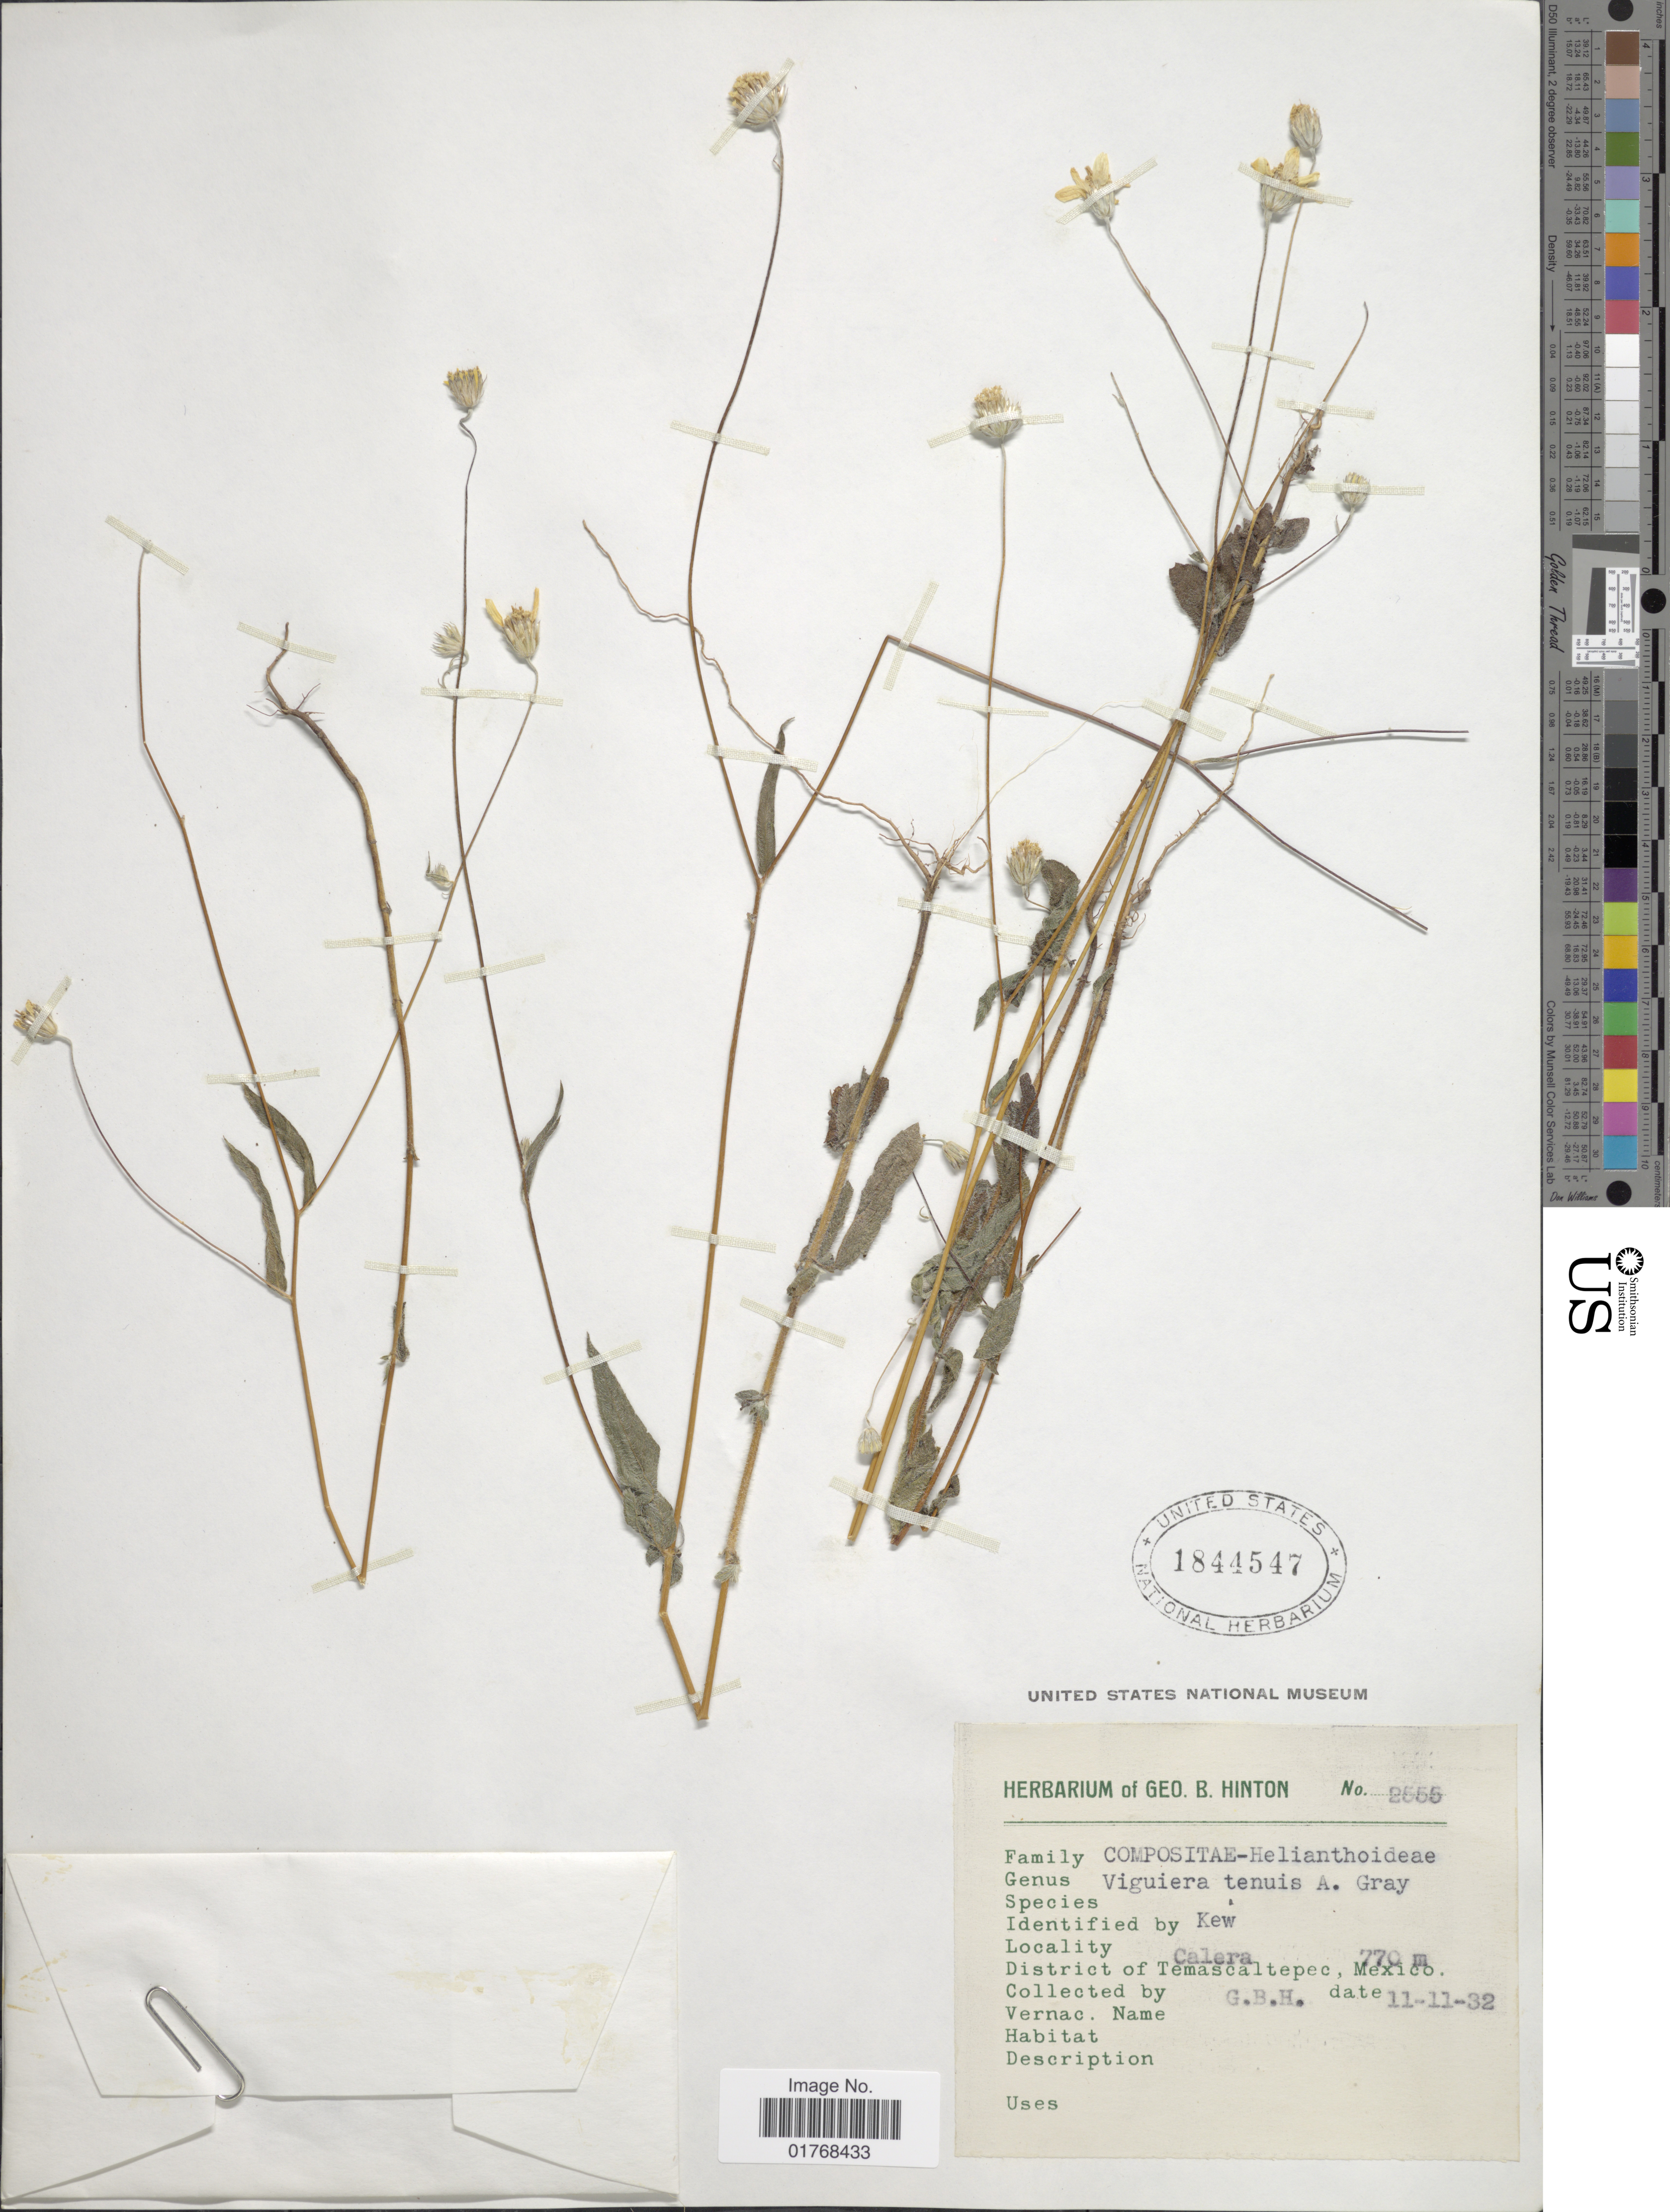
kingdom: Plantae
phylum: Tracheophyta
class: Magnoliopsida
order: Asterales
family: Asteraceae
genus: Viguiera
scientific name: Viguiera tenuis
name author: A. Gray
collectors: G. B. Hinton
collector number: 2555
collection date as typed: Transcribed d/m/y: 11/11/32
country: Mexico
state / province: México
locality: Calera. District of Temascaltepec, Mexico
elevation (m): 770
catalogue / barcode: US 1844547